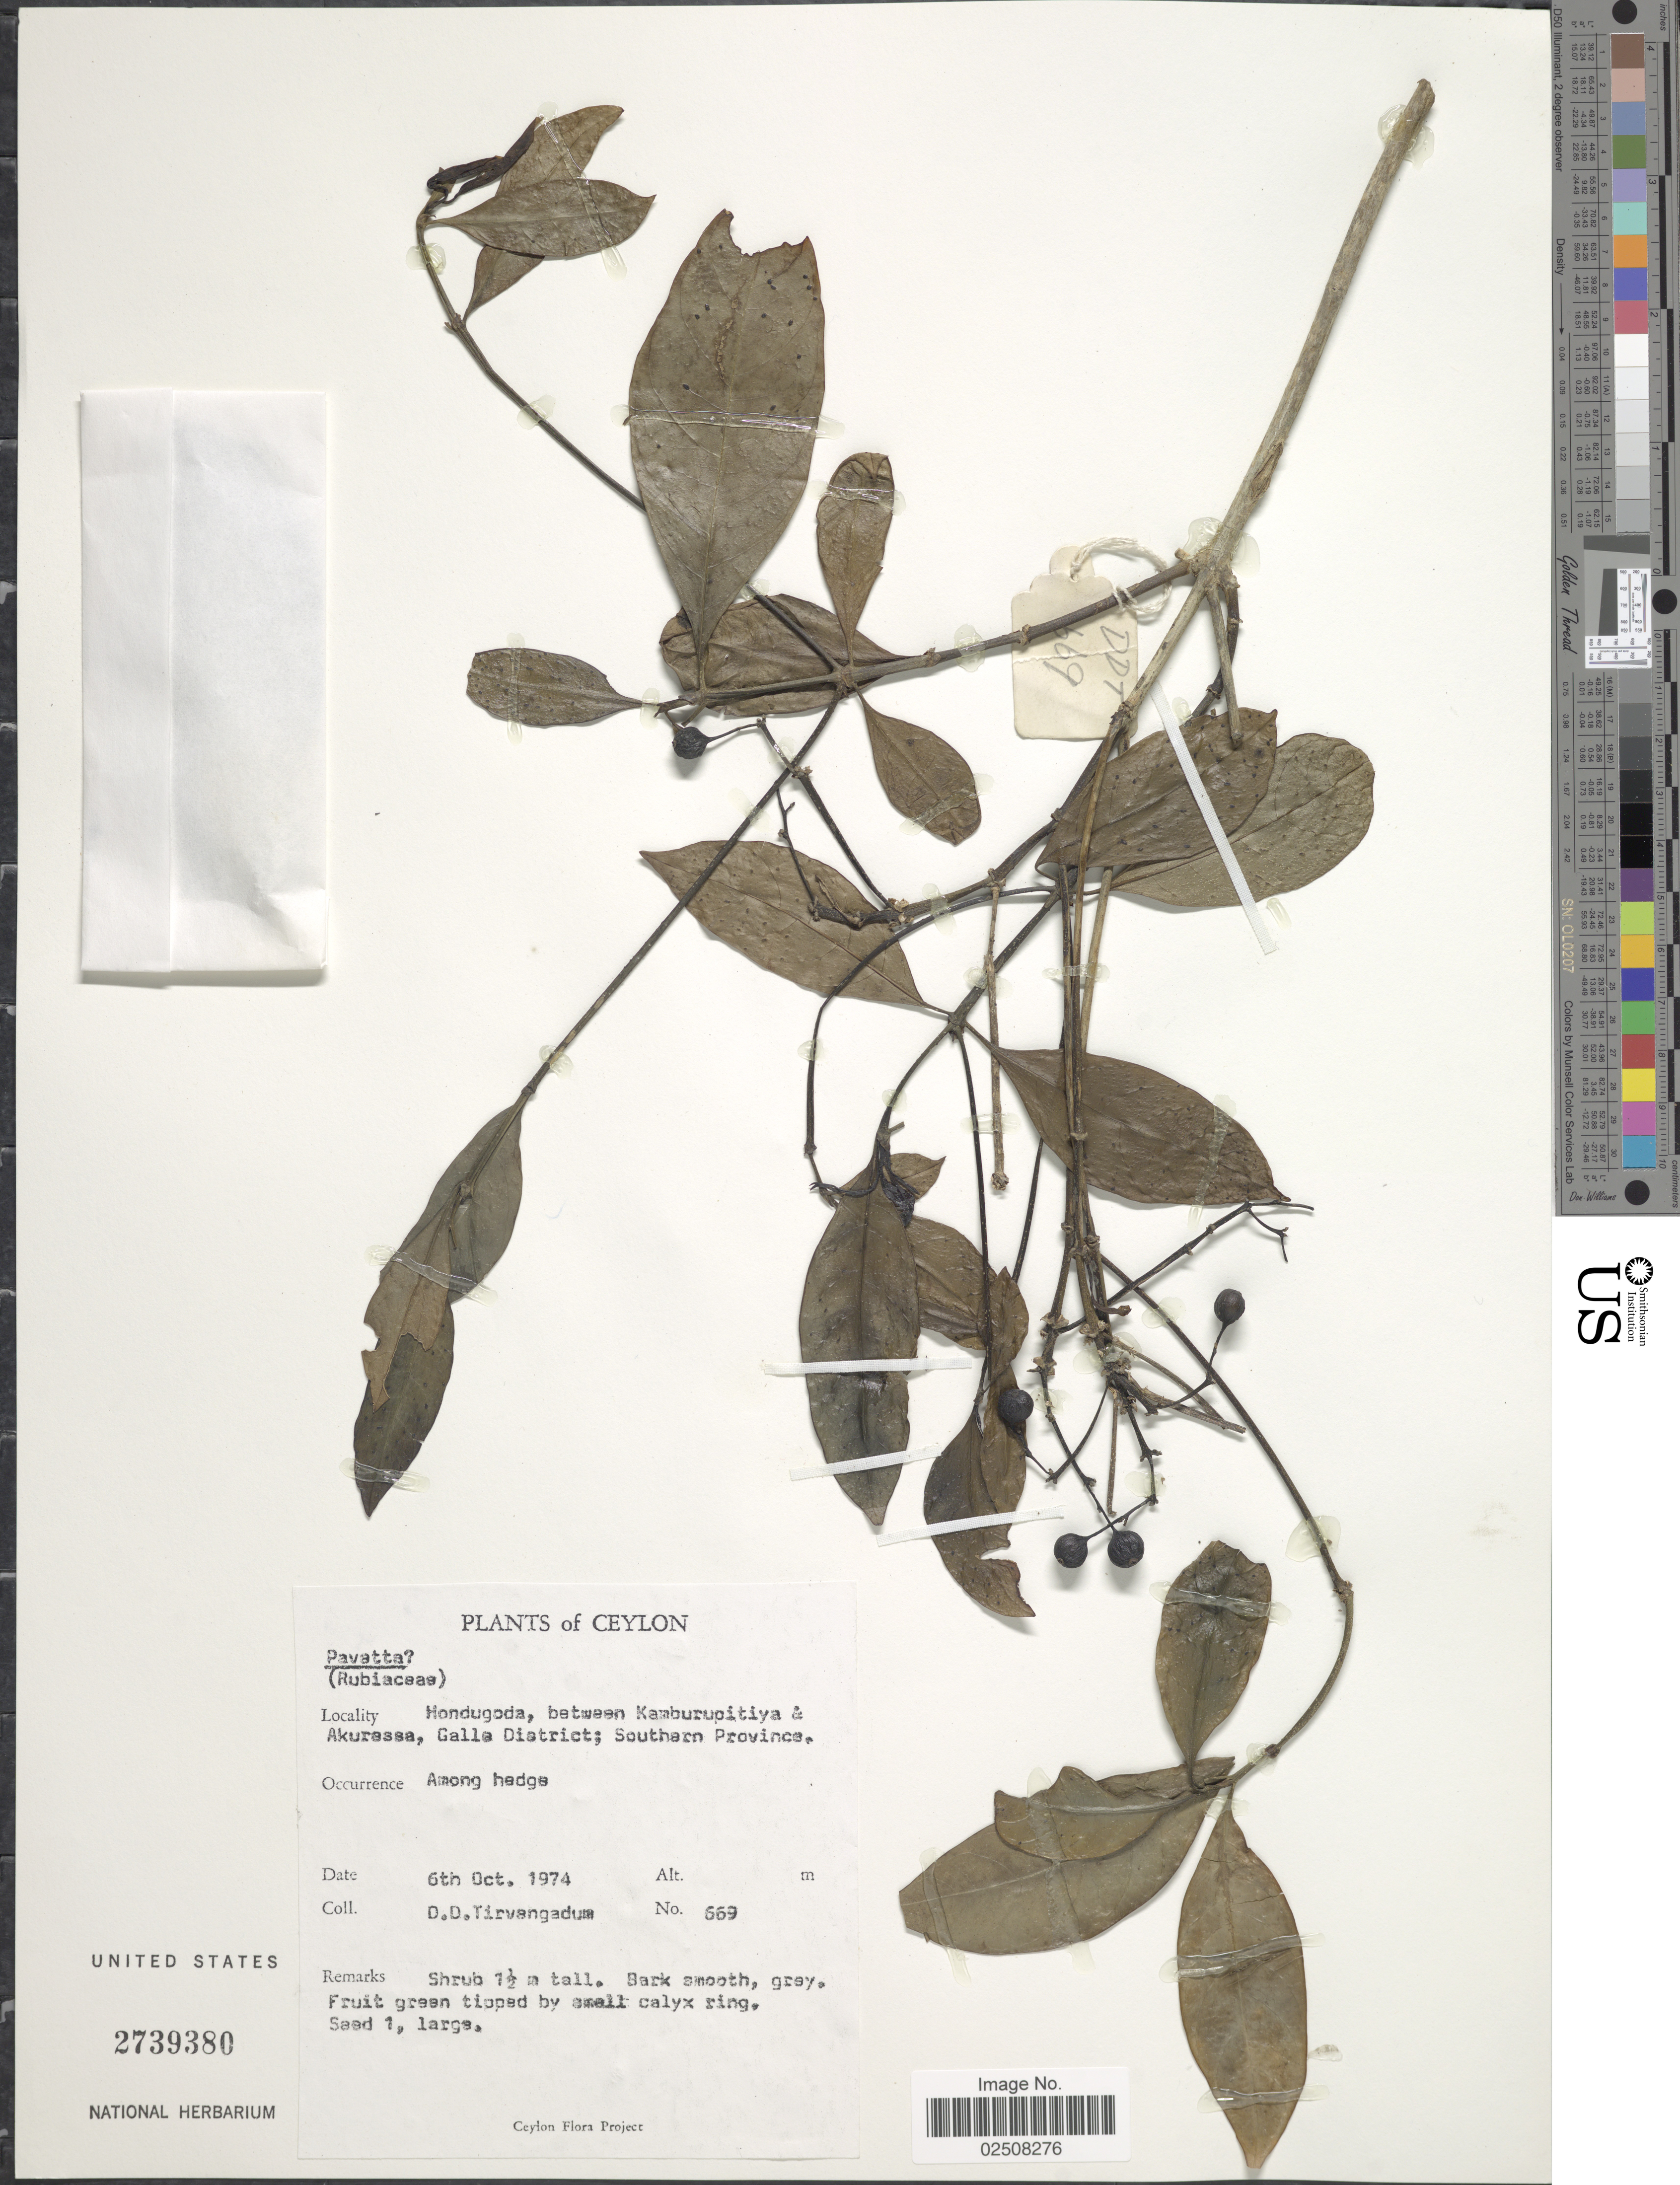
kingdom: Plantae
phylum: Tracheophyta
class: Magnoliopsida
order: Gentianales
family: Rubiaceae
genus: Pavetta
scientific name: Pavetta sp.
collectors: D. Tirvengadum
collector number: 669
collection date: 1974-10-06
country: Sri Lanka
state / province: Southern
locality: Ceylon, Hondugoda, between Kamburupitiya & Akuressa, Galla District, Among hedge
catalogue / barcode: US 2739380